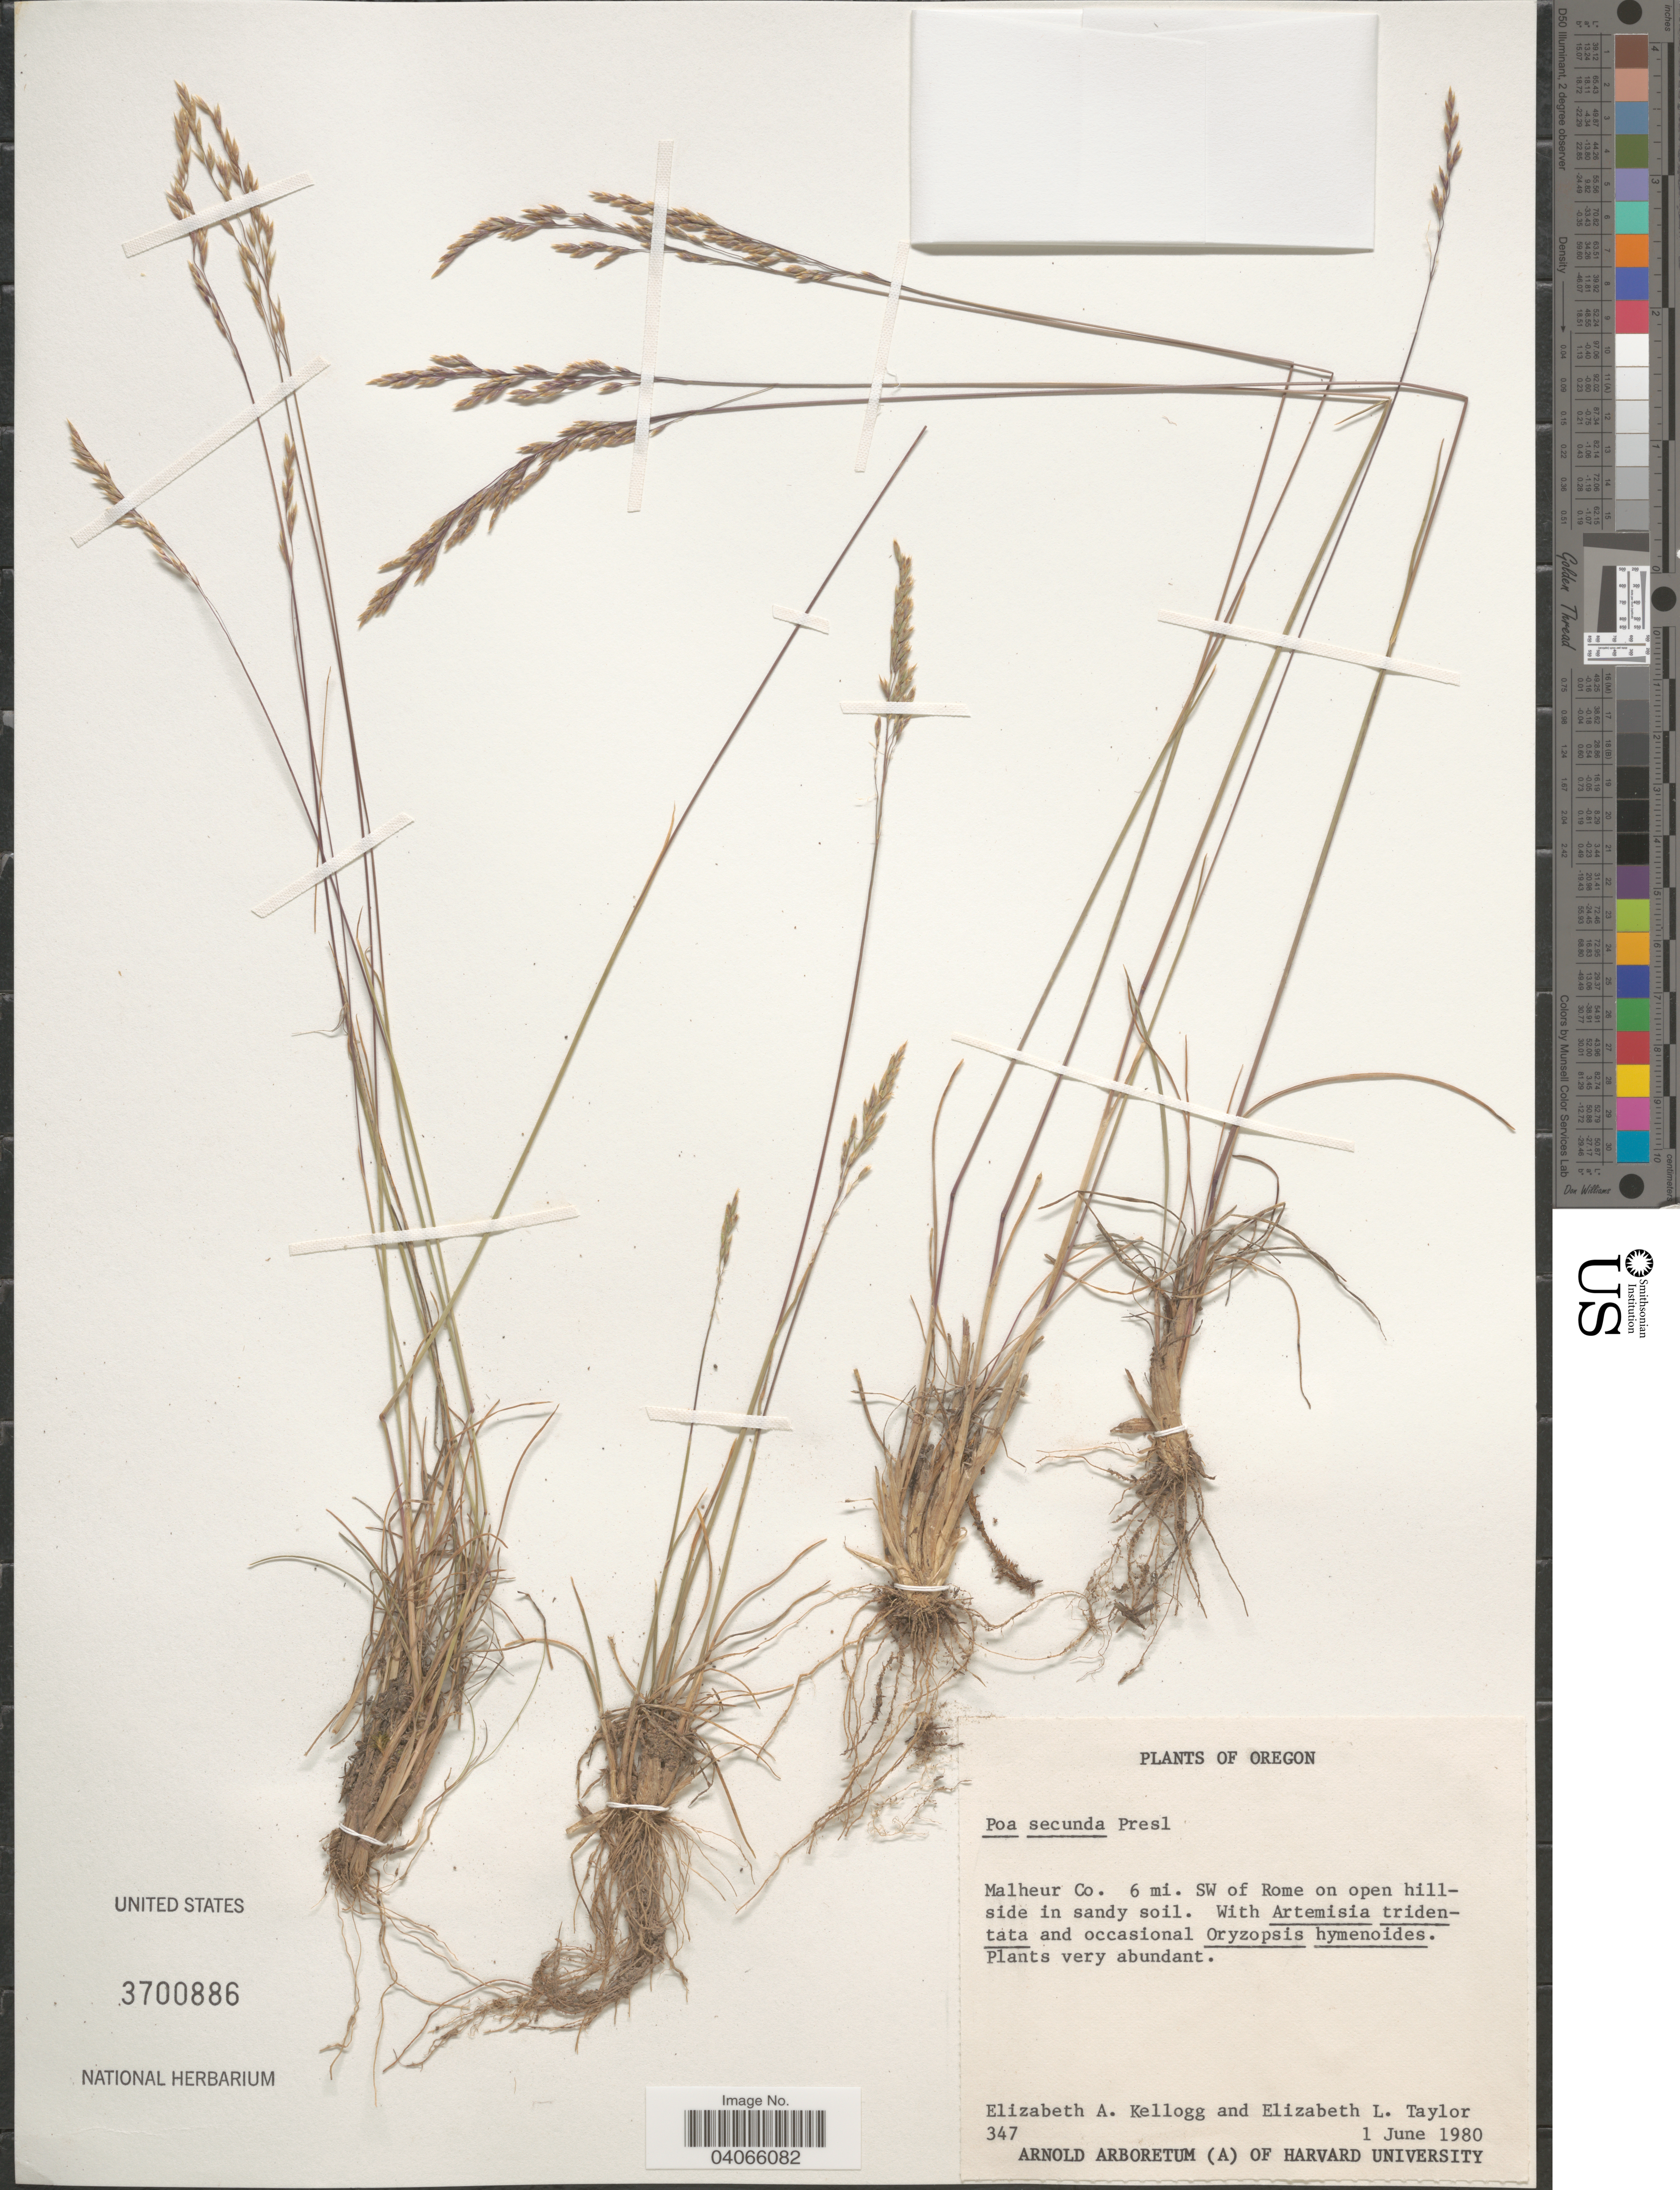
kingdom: Plantae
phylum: Tracheophyta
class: Liliopsida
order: Poales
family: Poaceae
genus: Poa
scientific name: Poa secunda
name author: J. Presl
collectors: E. A. Kellogg & E. L. Taylor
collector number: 347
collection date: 1980-06-01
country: United States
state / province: Oregon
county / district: Malheur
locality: Malheur Co. 6 mi. SW of Rome on open hillside in sandy soil.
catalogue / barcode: US 3700886